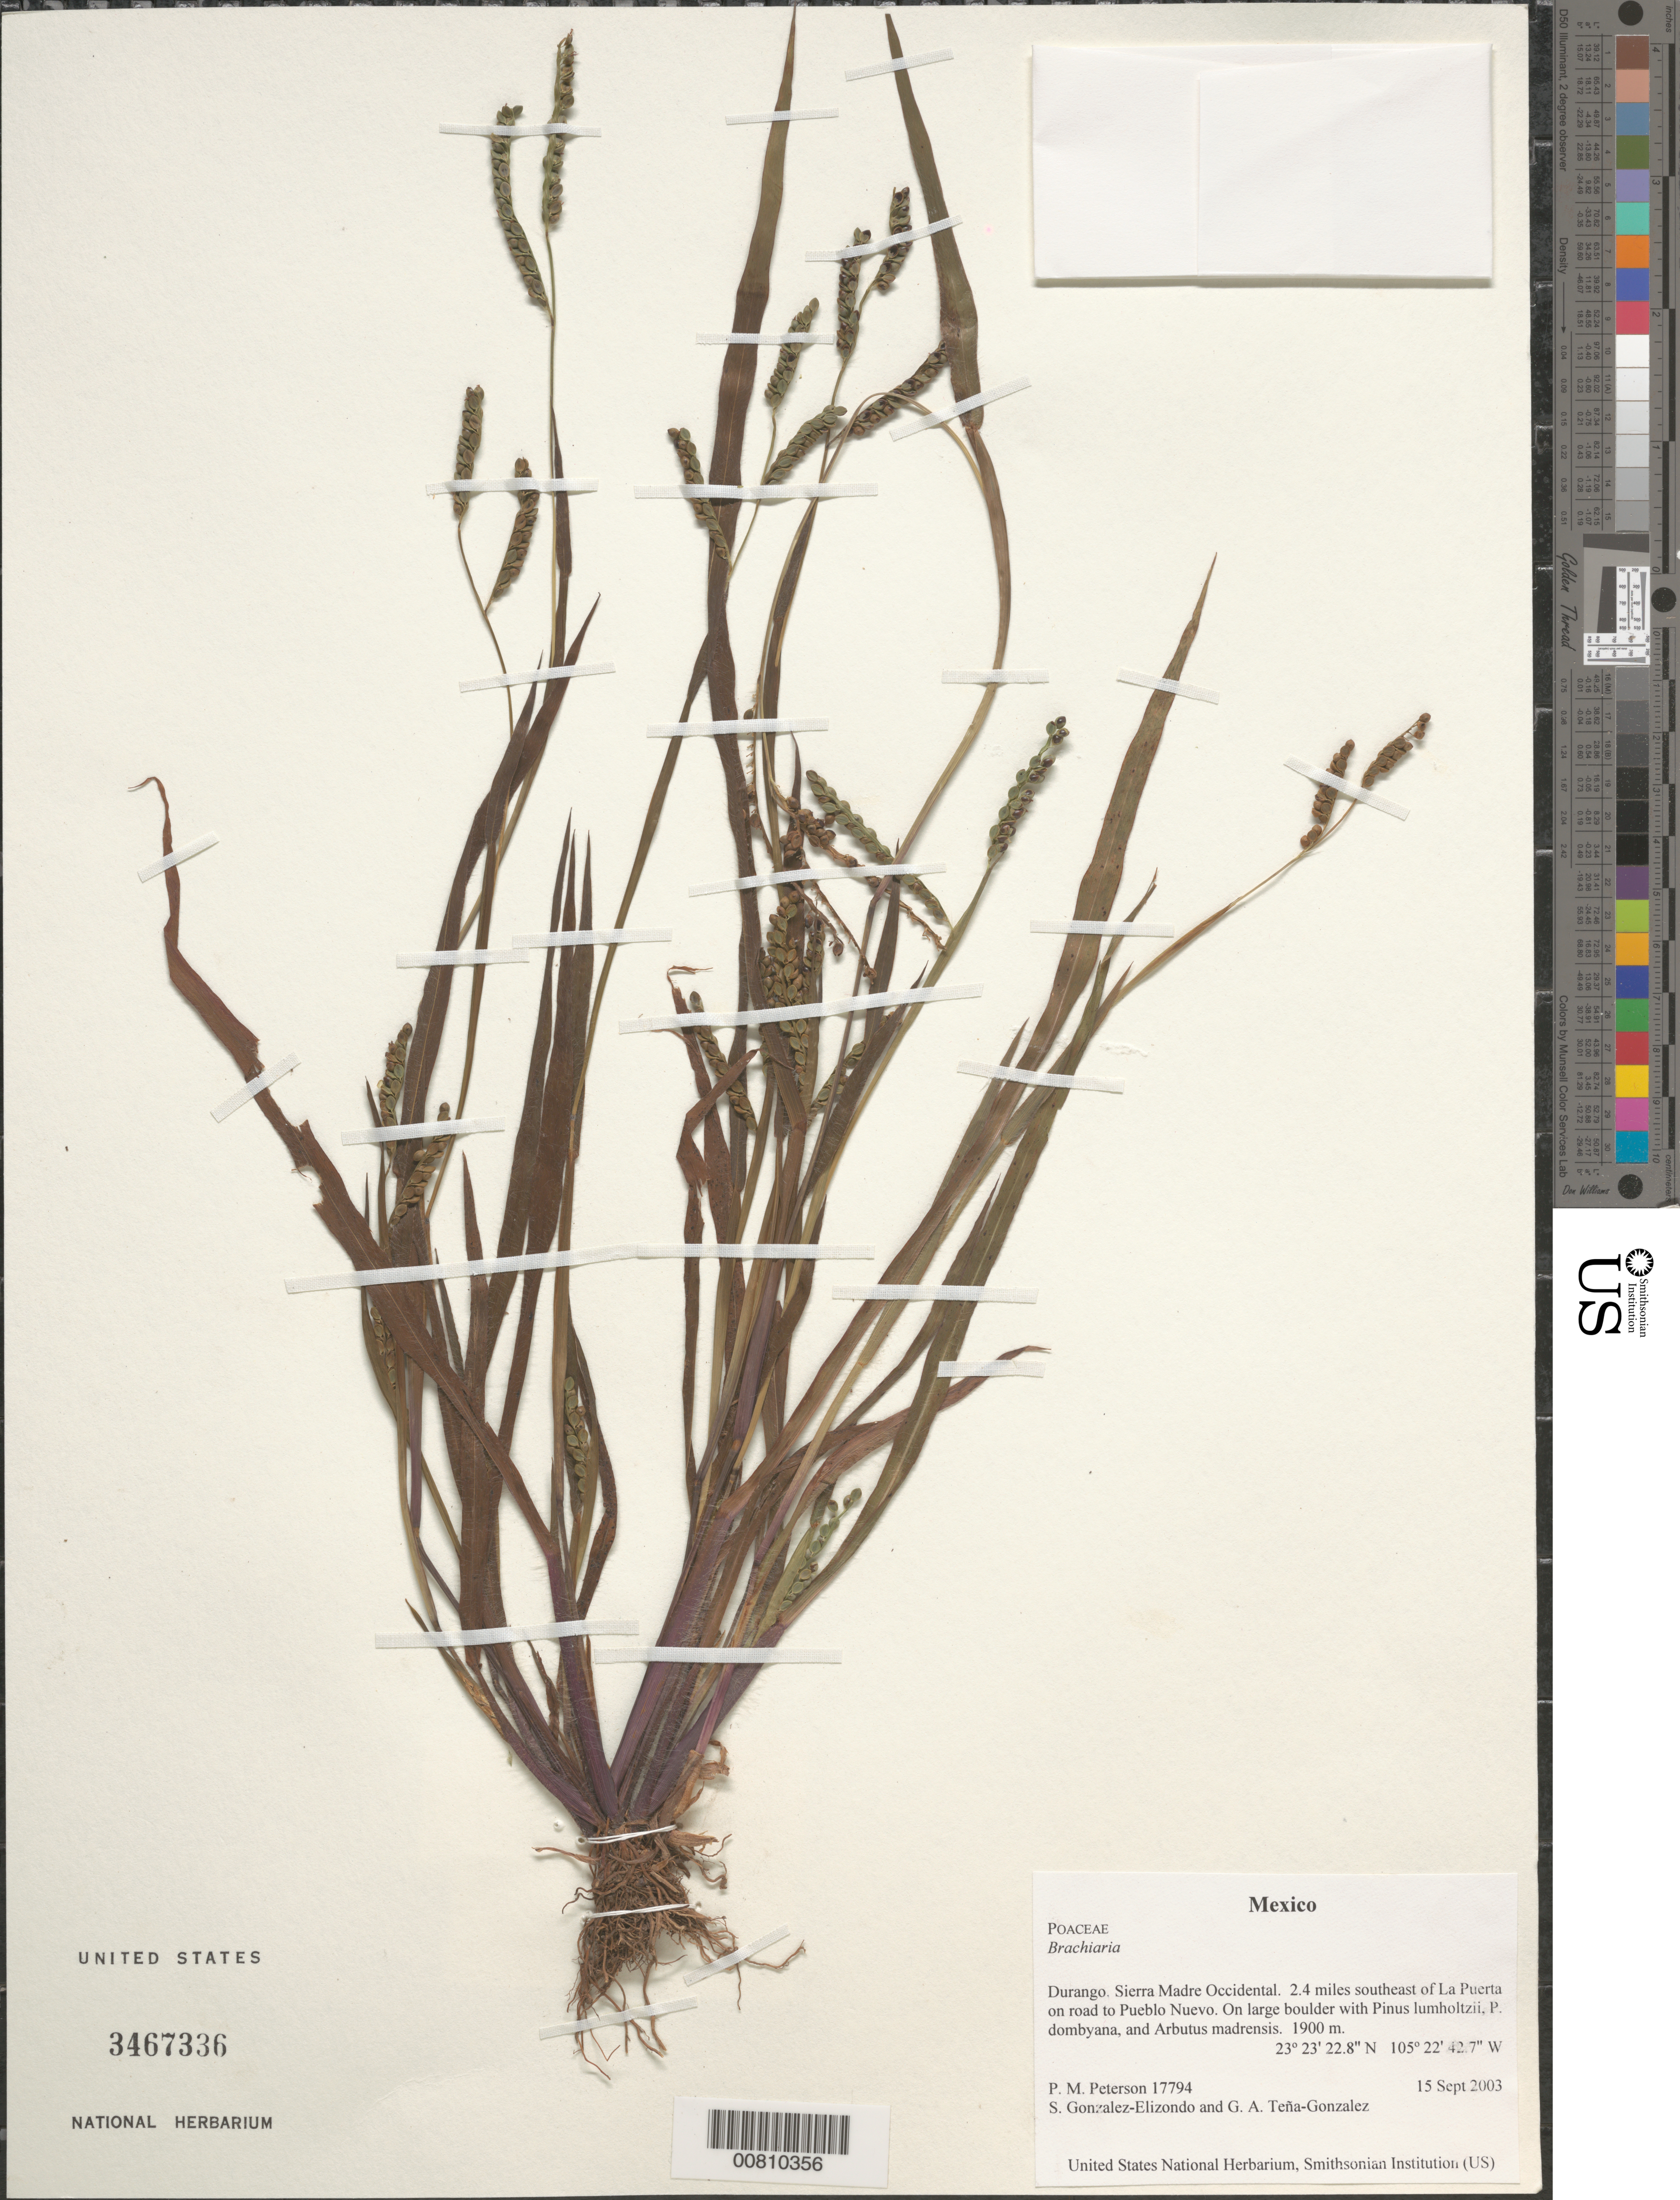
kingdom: Plantae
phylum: Tracheophyta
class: Liliopsida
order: Poales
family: Poaceae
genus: Brachiaria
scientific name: Brachiaria sp.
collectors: P. M. Peterson, M. S. González-Elizondo & G. Teña-Gonzalez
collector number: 17794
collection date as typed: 15 Sep 2003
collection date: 2003-09-15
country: Mexico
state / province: Durango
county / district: Sierra Madre Occidental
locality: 2.4 miles southeast of La Puerta on road to Pueblo Nuevo. On large boulder with Pinus lumholtzii, P. dombyana, and Arbutus madrensis.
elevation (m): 1900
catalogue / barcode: US 3467336